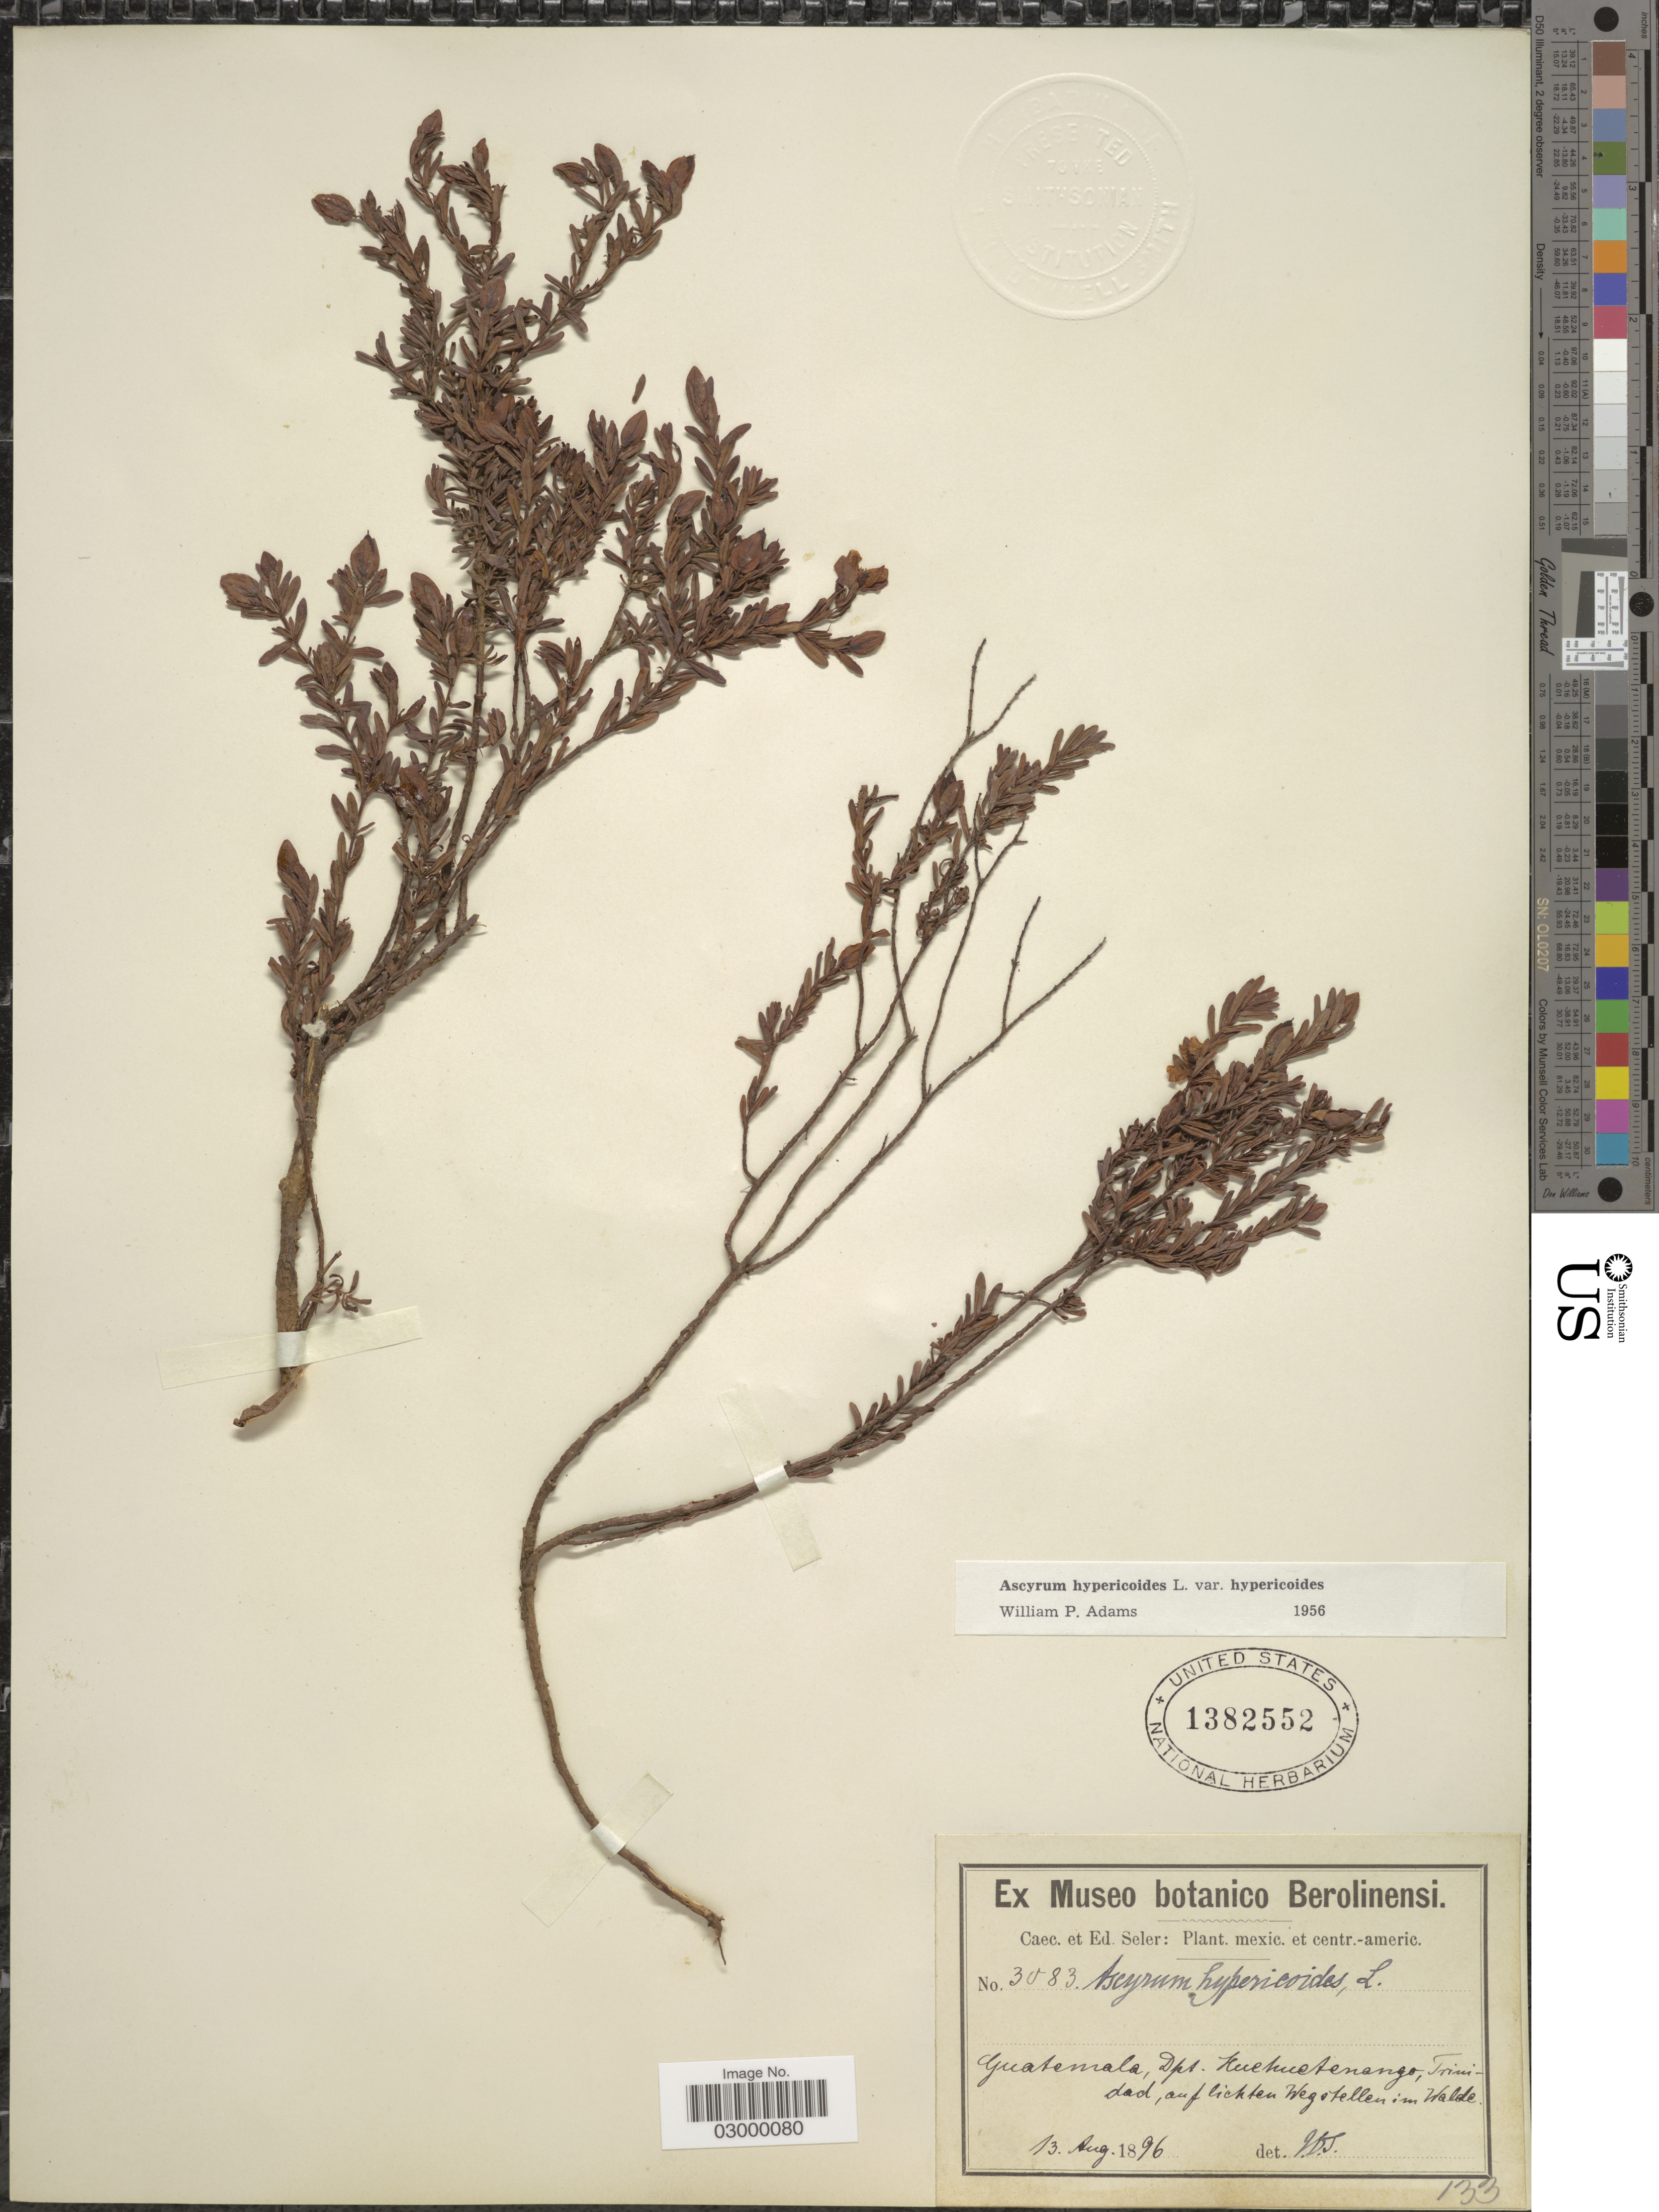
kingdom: Plantae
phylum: Tracheophyta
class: Magnoliopsida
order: Malpighiales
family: Hypericaceae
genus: Hypericum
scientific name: Hypericum hypericoides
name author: (L.) Crantz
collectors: ex Caec. et Ed Seler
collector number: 3083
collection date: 1896-08-13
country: Guatemala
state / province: Huehuetenango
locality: Dpt. Huehuetenango, Trinidad, auf lichten Wegstellen im Walde.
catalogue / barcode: US 1382552